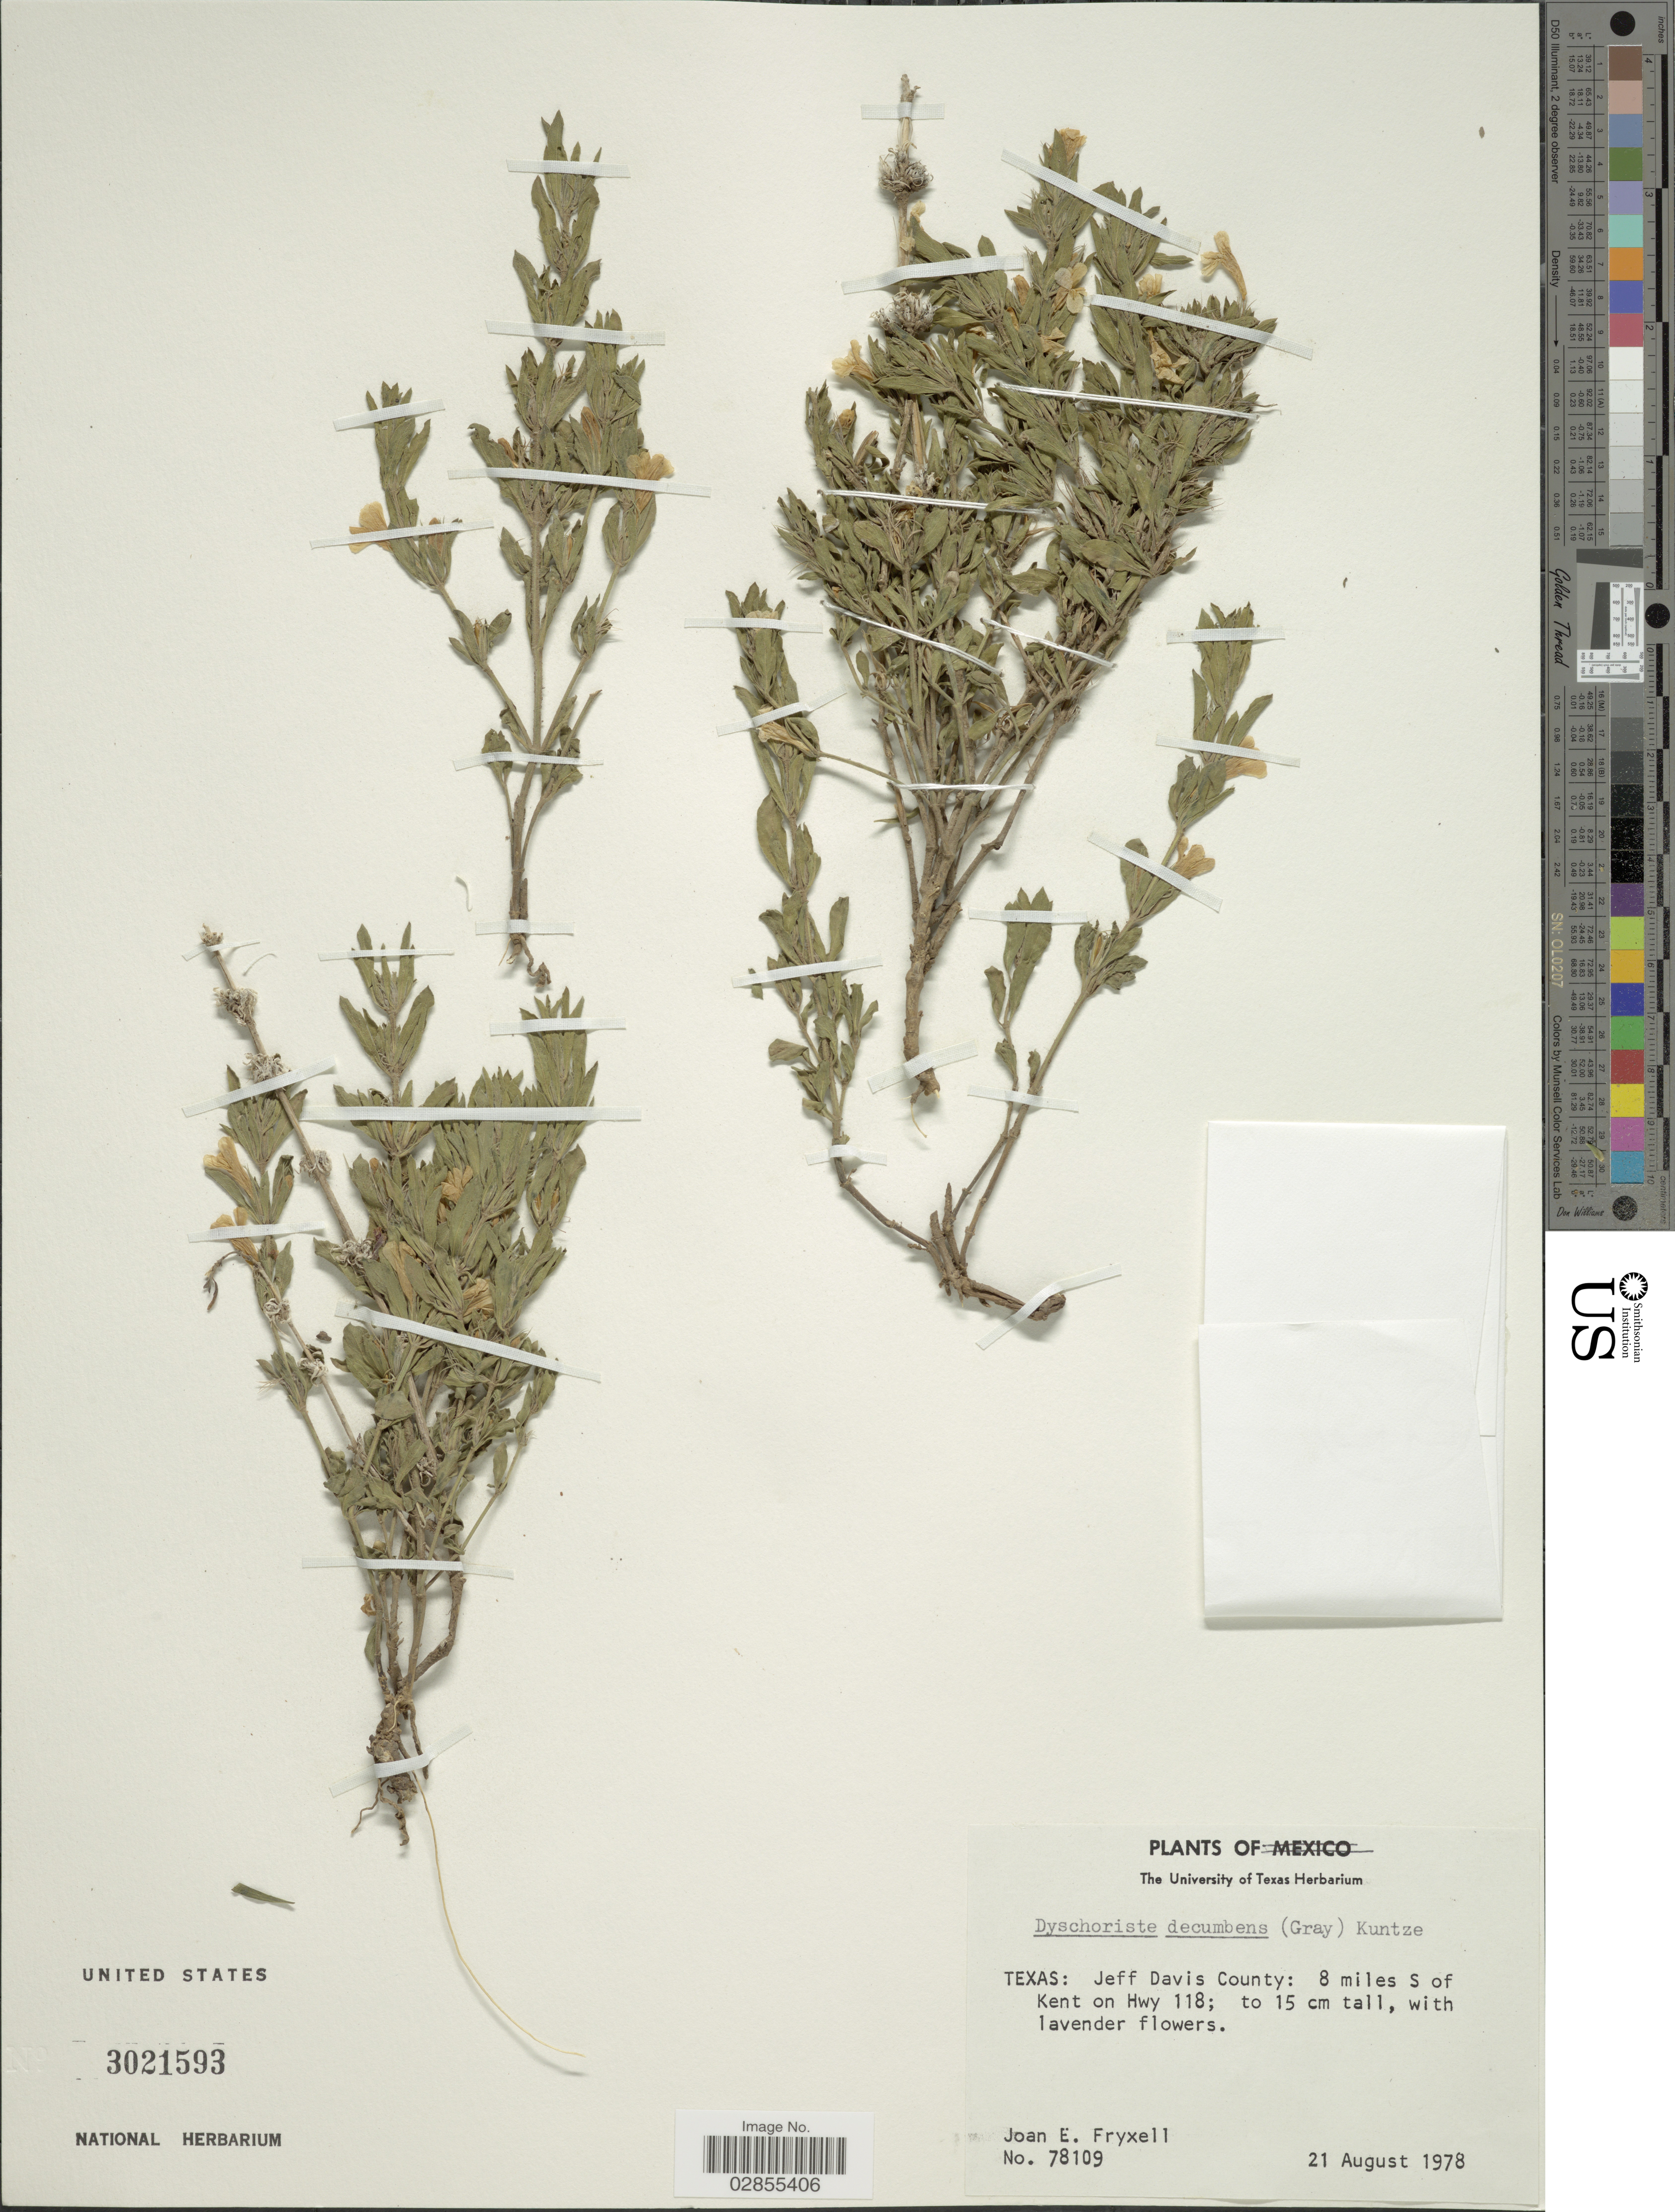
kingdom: Plantae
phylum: Tracheophyta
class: Magnoliopsida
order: Lamiales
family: Acanthaceae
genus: Dyschoriste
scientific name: Dyschoriste schiedeana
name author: (Nees) Kuntze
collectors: J. E. Fryxell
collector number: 78109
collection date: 1978-08-21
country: United States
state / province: Texas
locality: Jeff Davis County, 8 miles S of Kent on Hwy 118.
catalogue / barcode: US 3021593